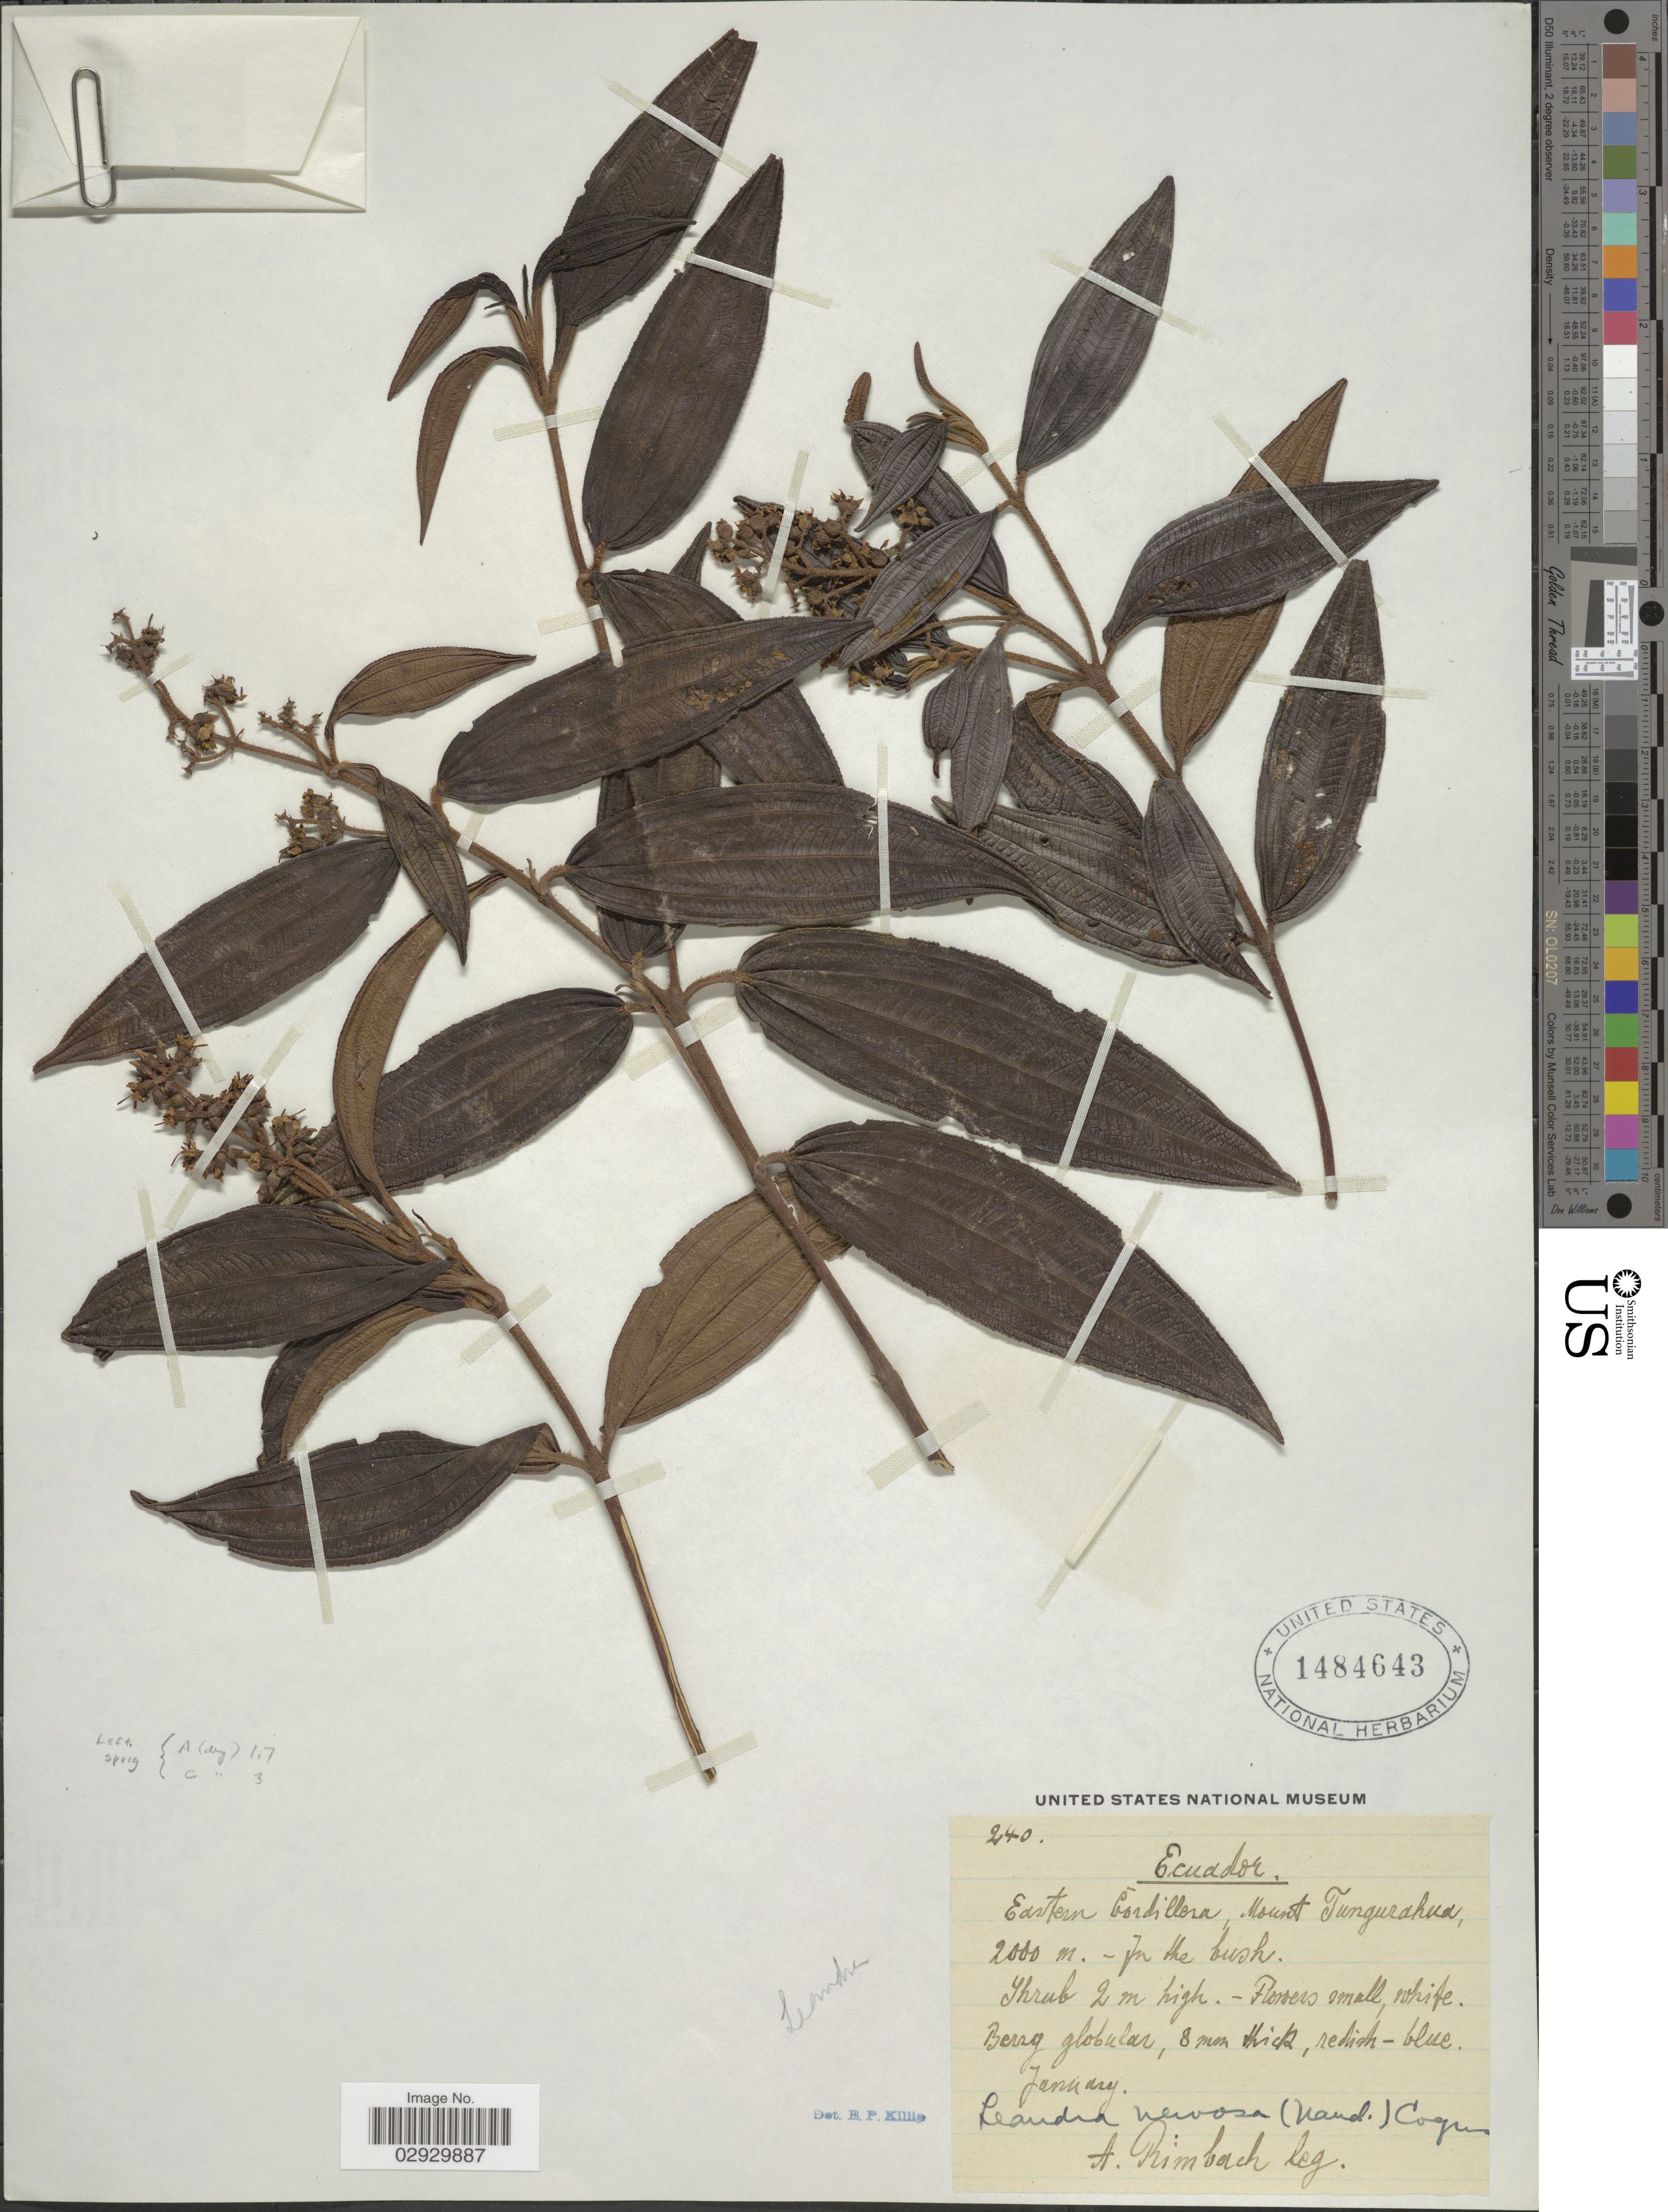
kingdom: Plantae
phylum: Tracheophyta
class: Magnoliopsida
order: Myrtales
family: Melastomataceae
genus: Leandra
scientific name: Leandra nervosa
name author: (Naudin) Cogn.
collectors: A. Rimbach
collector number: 240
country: Ecuador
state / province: Tungurahua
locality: Eastern Cordillera, Mount Tungurahua.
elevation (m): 2000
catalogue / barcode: US 1484643